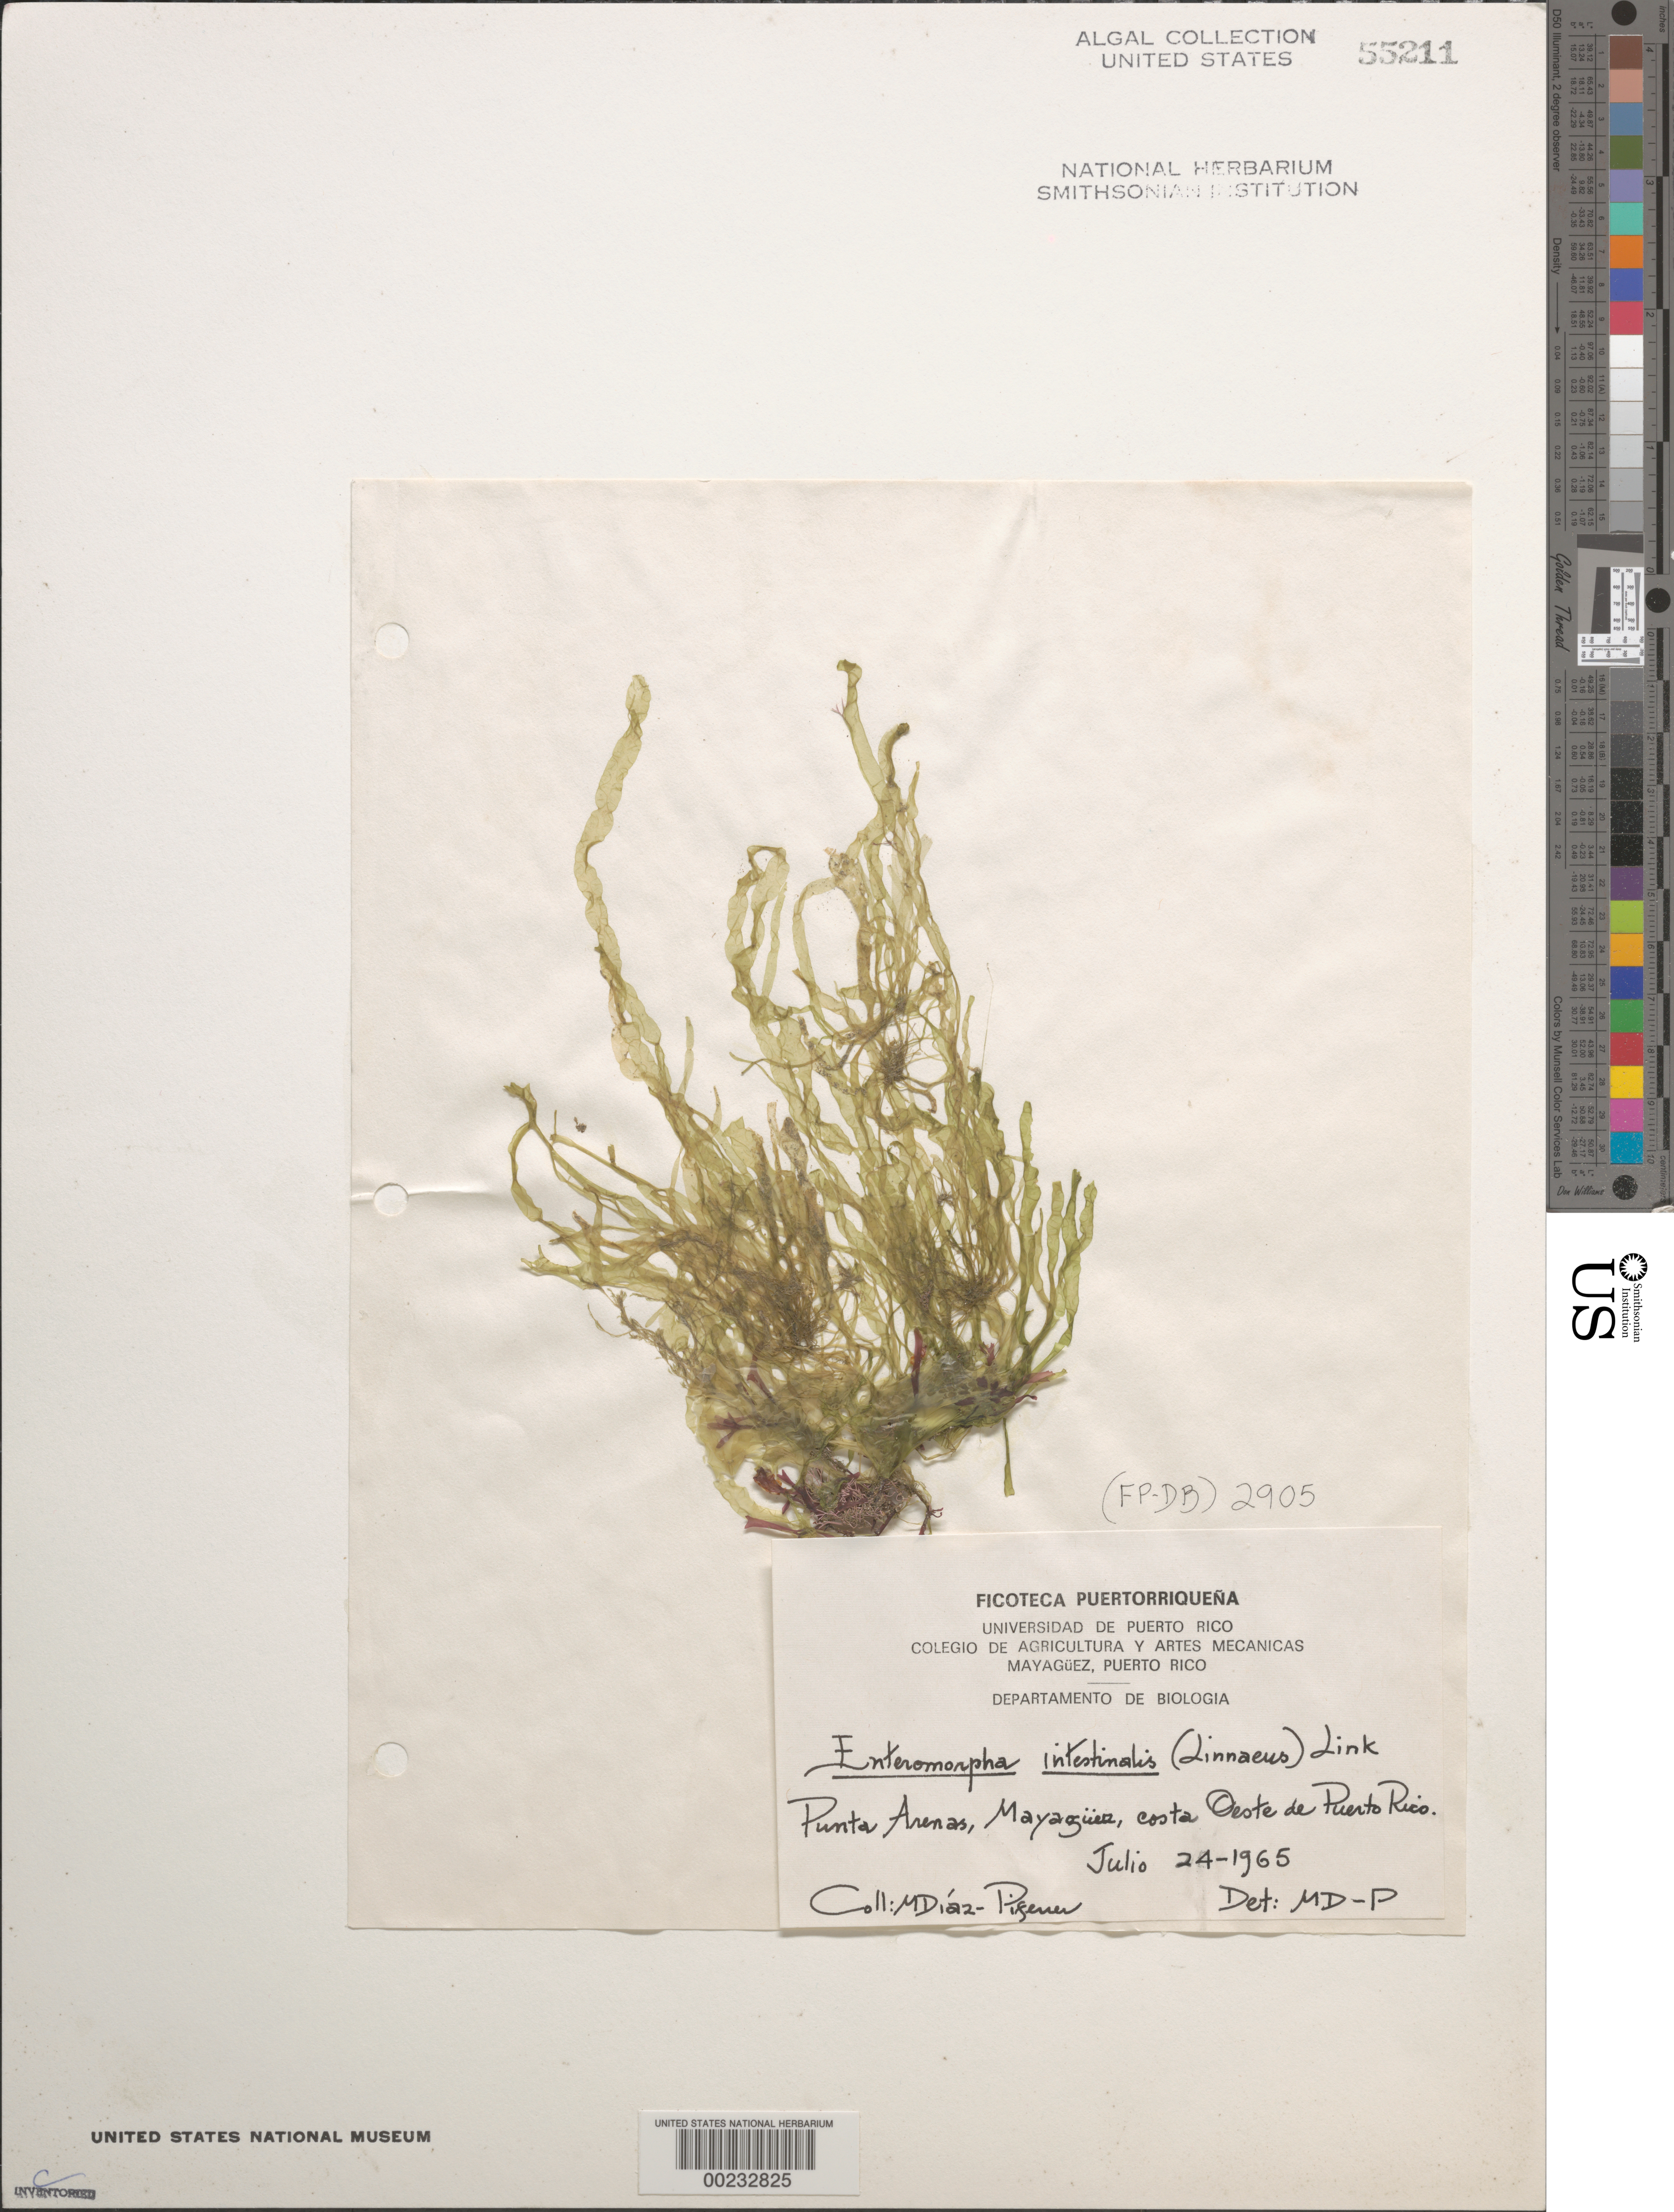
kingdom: Plantae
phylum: Chlorophyta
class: Ulvophyceae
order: Ulvales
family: Ulvaceae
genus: Ulva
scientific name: Ulva intestinalis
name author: L.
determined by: Algae name updating Project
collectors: M. Diaz-Piferrer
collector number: (fp-db) 2905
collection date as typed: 24 Jul 1965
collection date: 1965-07-24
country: Puerto Rico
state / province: Mayaguez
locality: Punta arenas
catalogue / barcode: US 55211